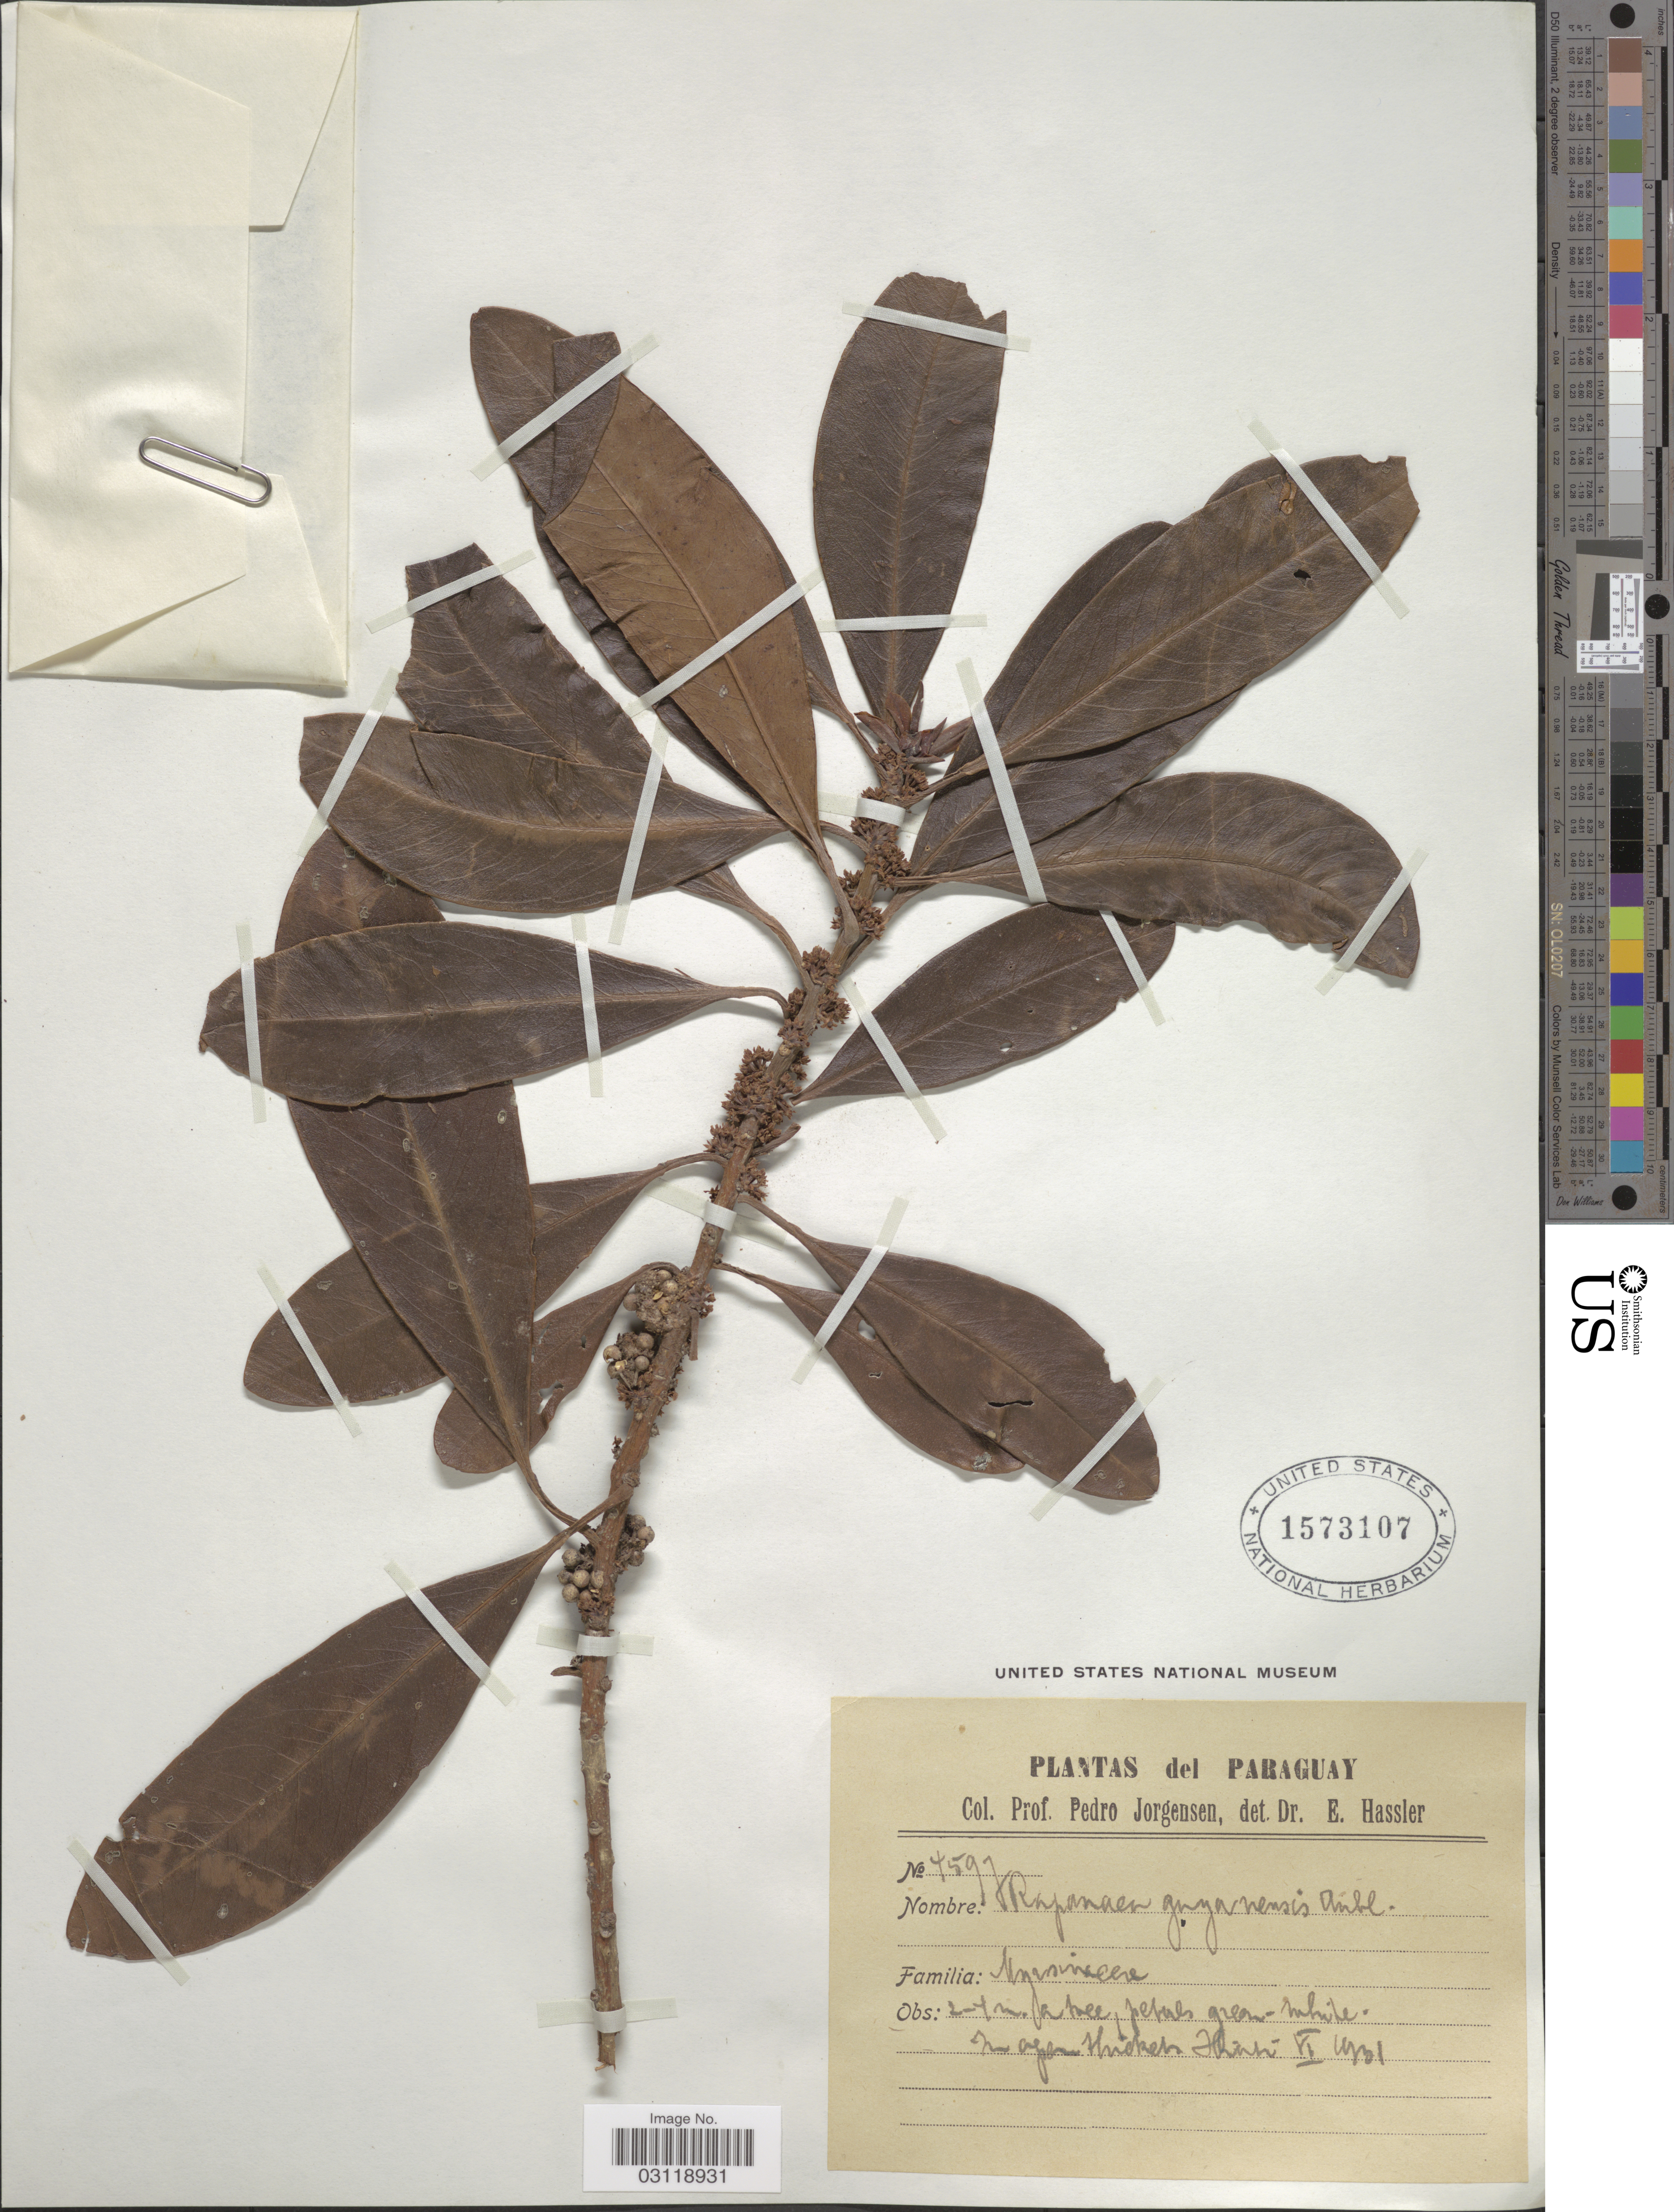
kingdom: Plantae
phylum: Tracheophyta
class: Magnoliopsida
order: Ericales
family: Primulaceae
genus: Rapanea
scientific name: Rapanea sp.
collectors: P. Jörgensen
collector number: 4597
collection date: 1931-06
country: Paraguay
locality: Hiati.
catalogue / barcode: US 1573107